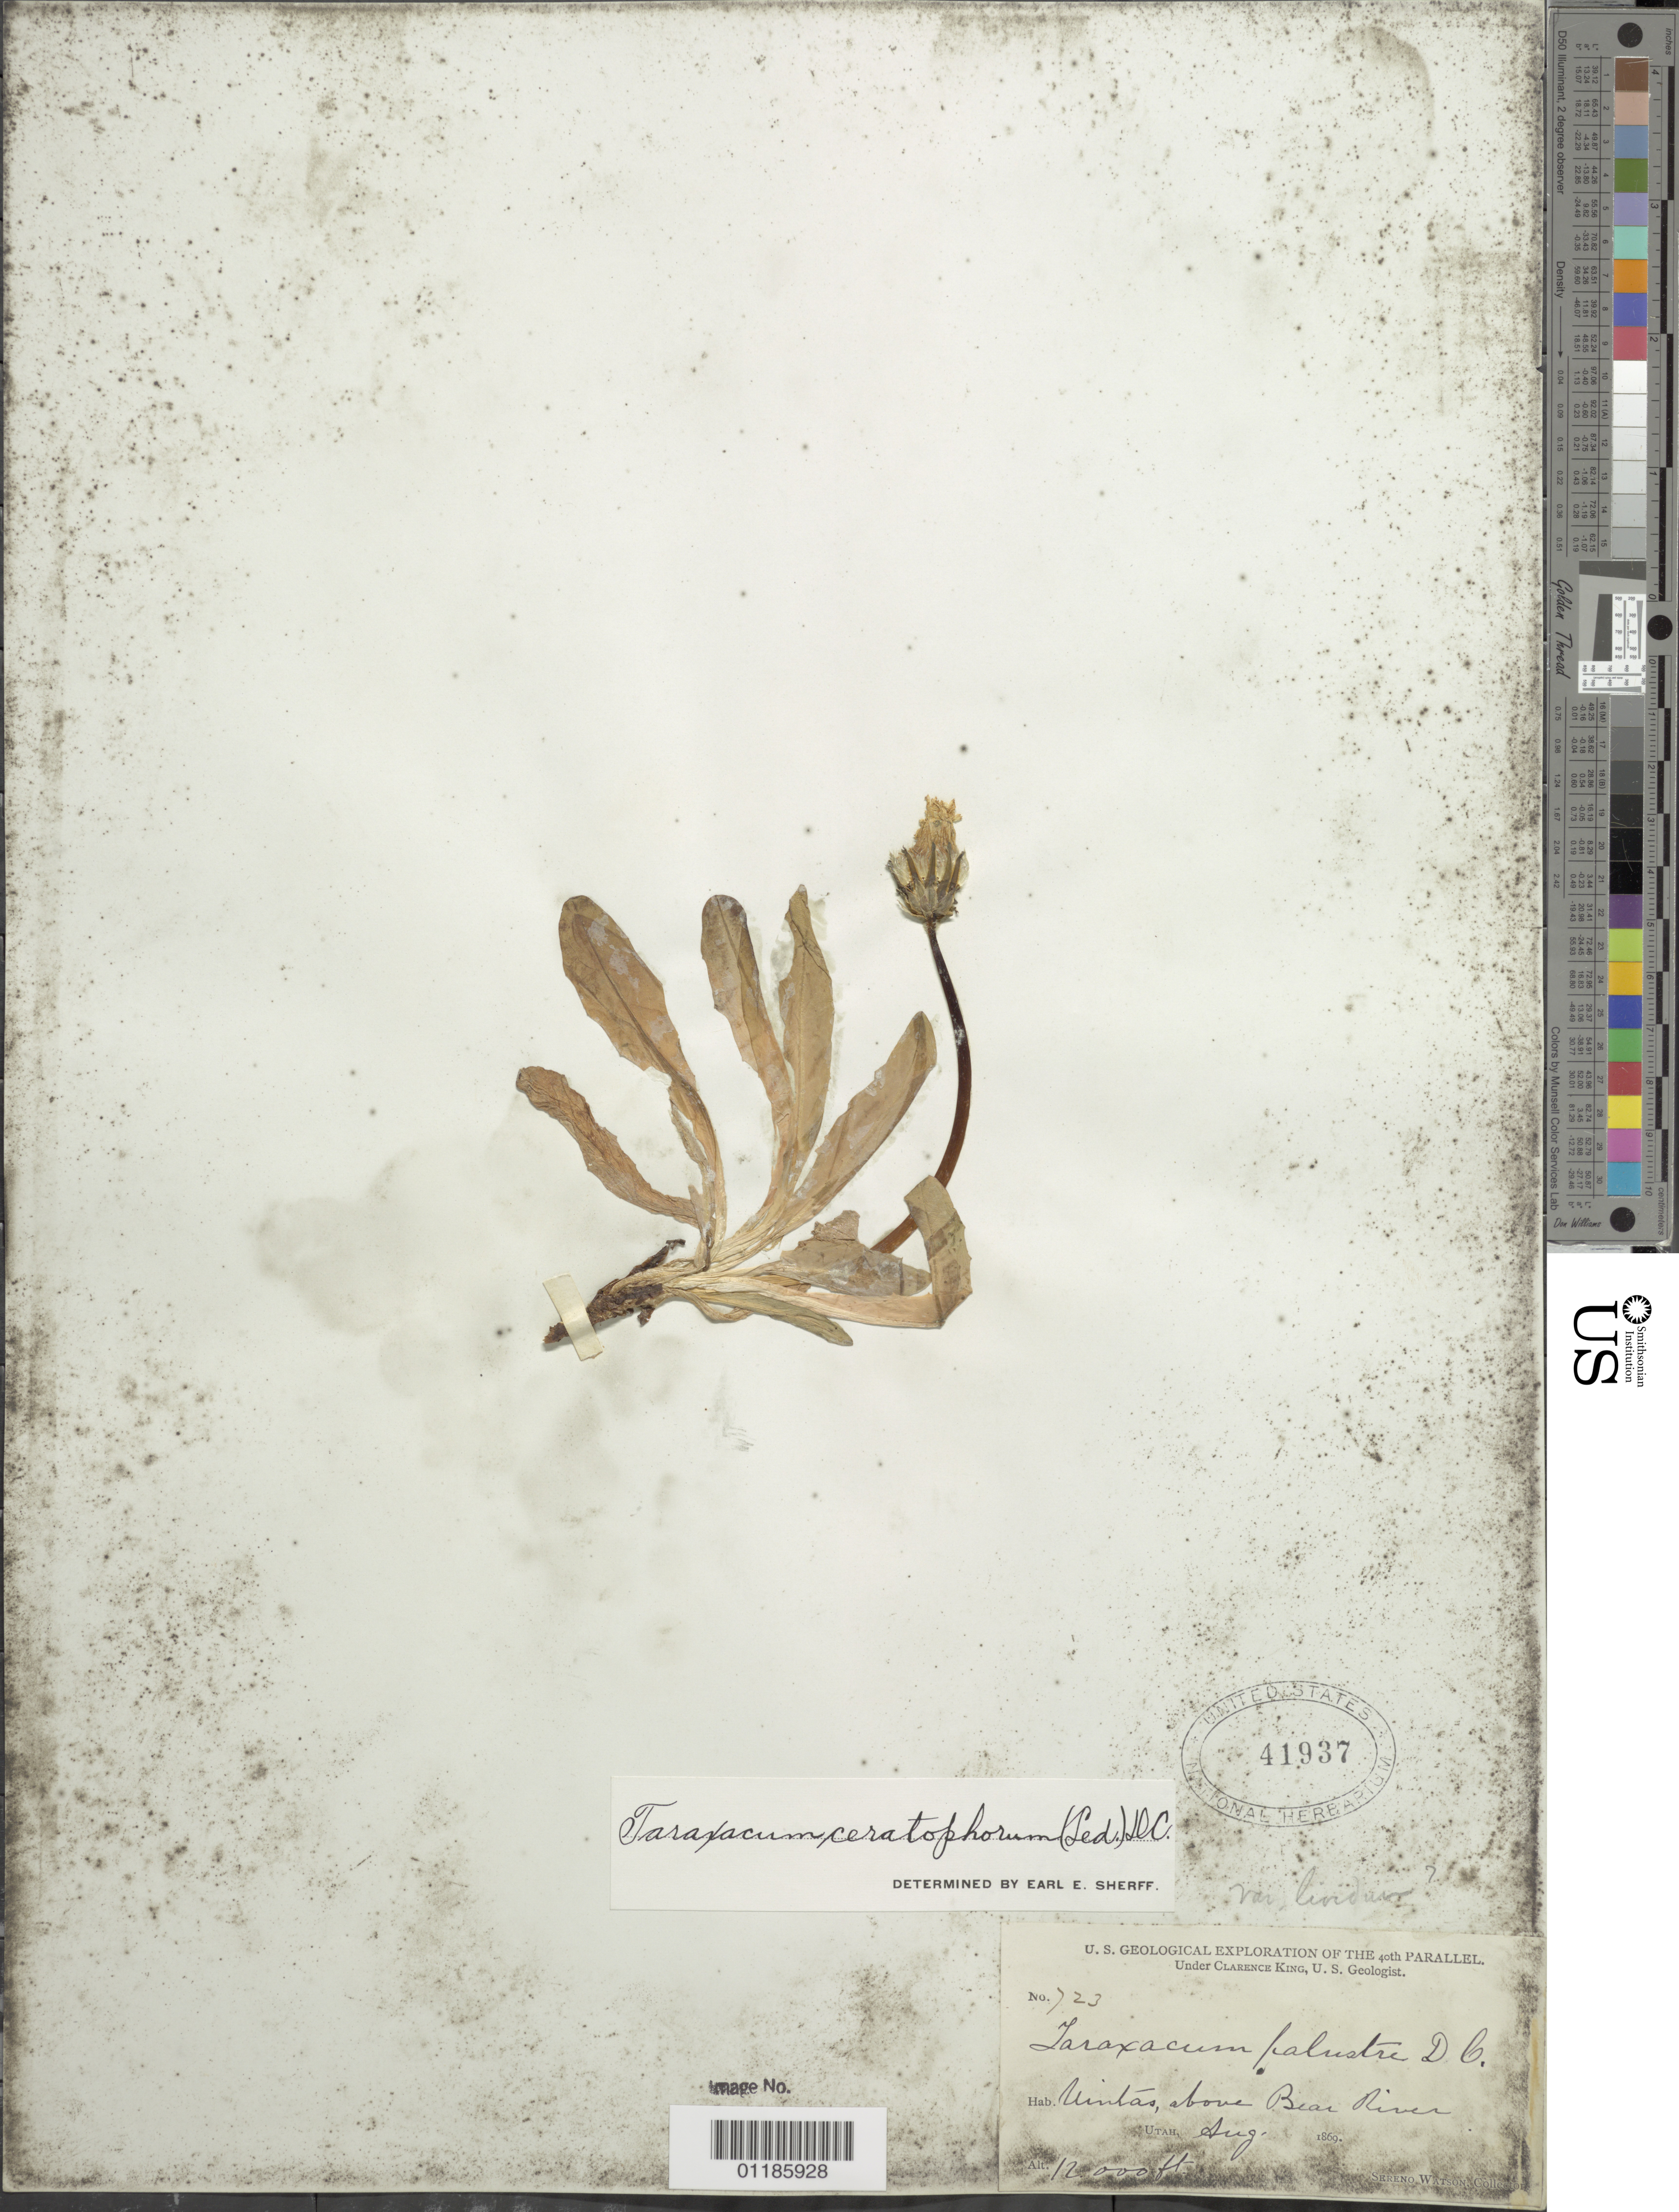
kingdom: Plantae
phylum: Tracheophyta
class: Magnoliopsida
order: Asterales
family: Asteraceae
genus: Taraxacum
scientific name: Taraxacum ceratophorum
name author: (Ledeb.) DC.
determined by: Sherff, E. E.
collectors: S. Watson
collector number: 723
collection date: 1869-08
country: United States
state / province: Utah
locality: Uintas, above Bear River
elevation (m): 3658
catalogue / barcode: US 41937